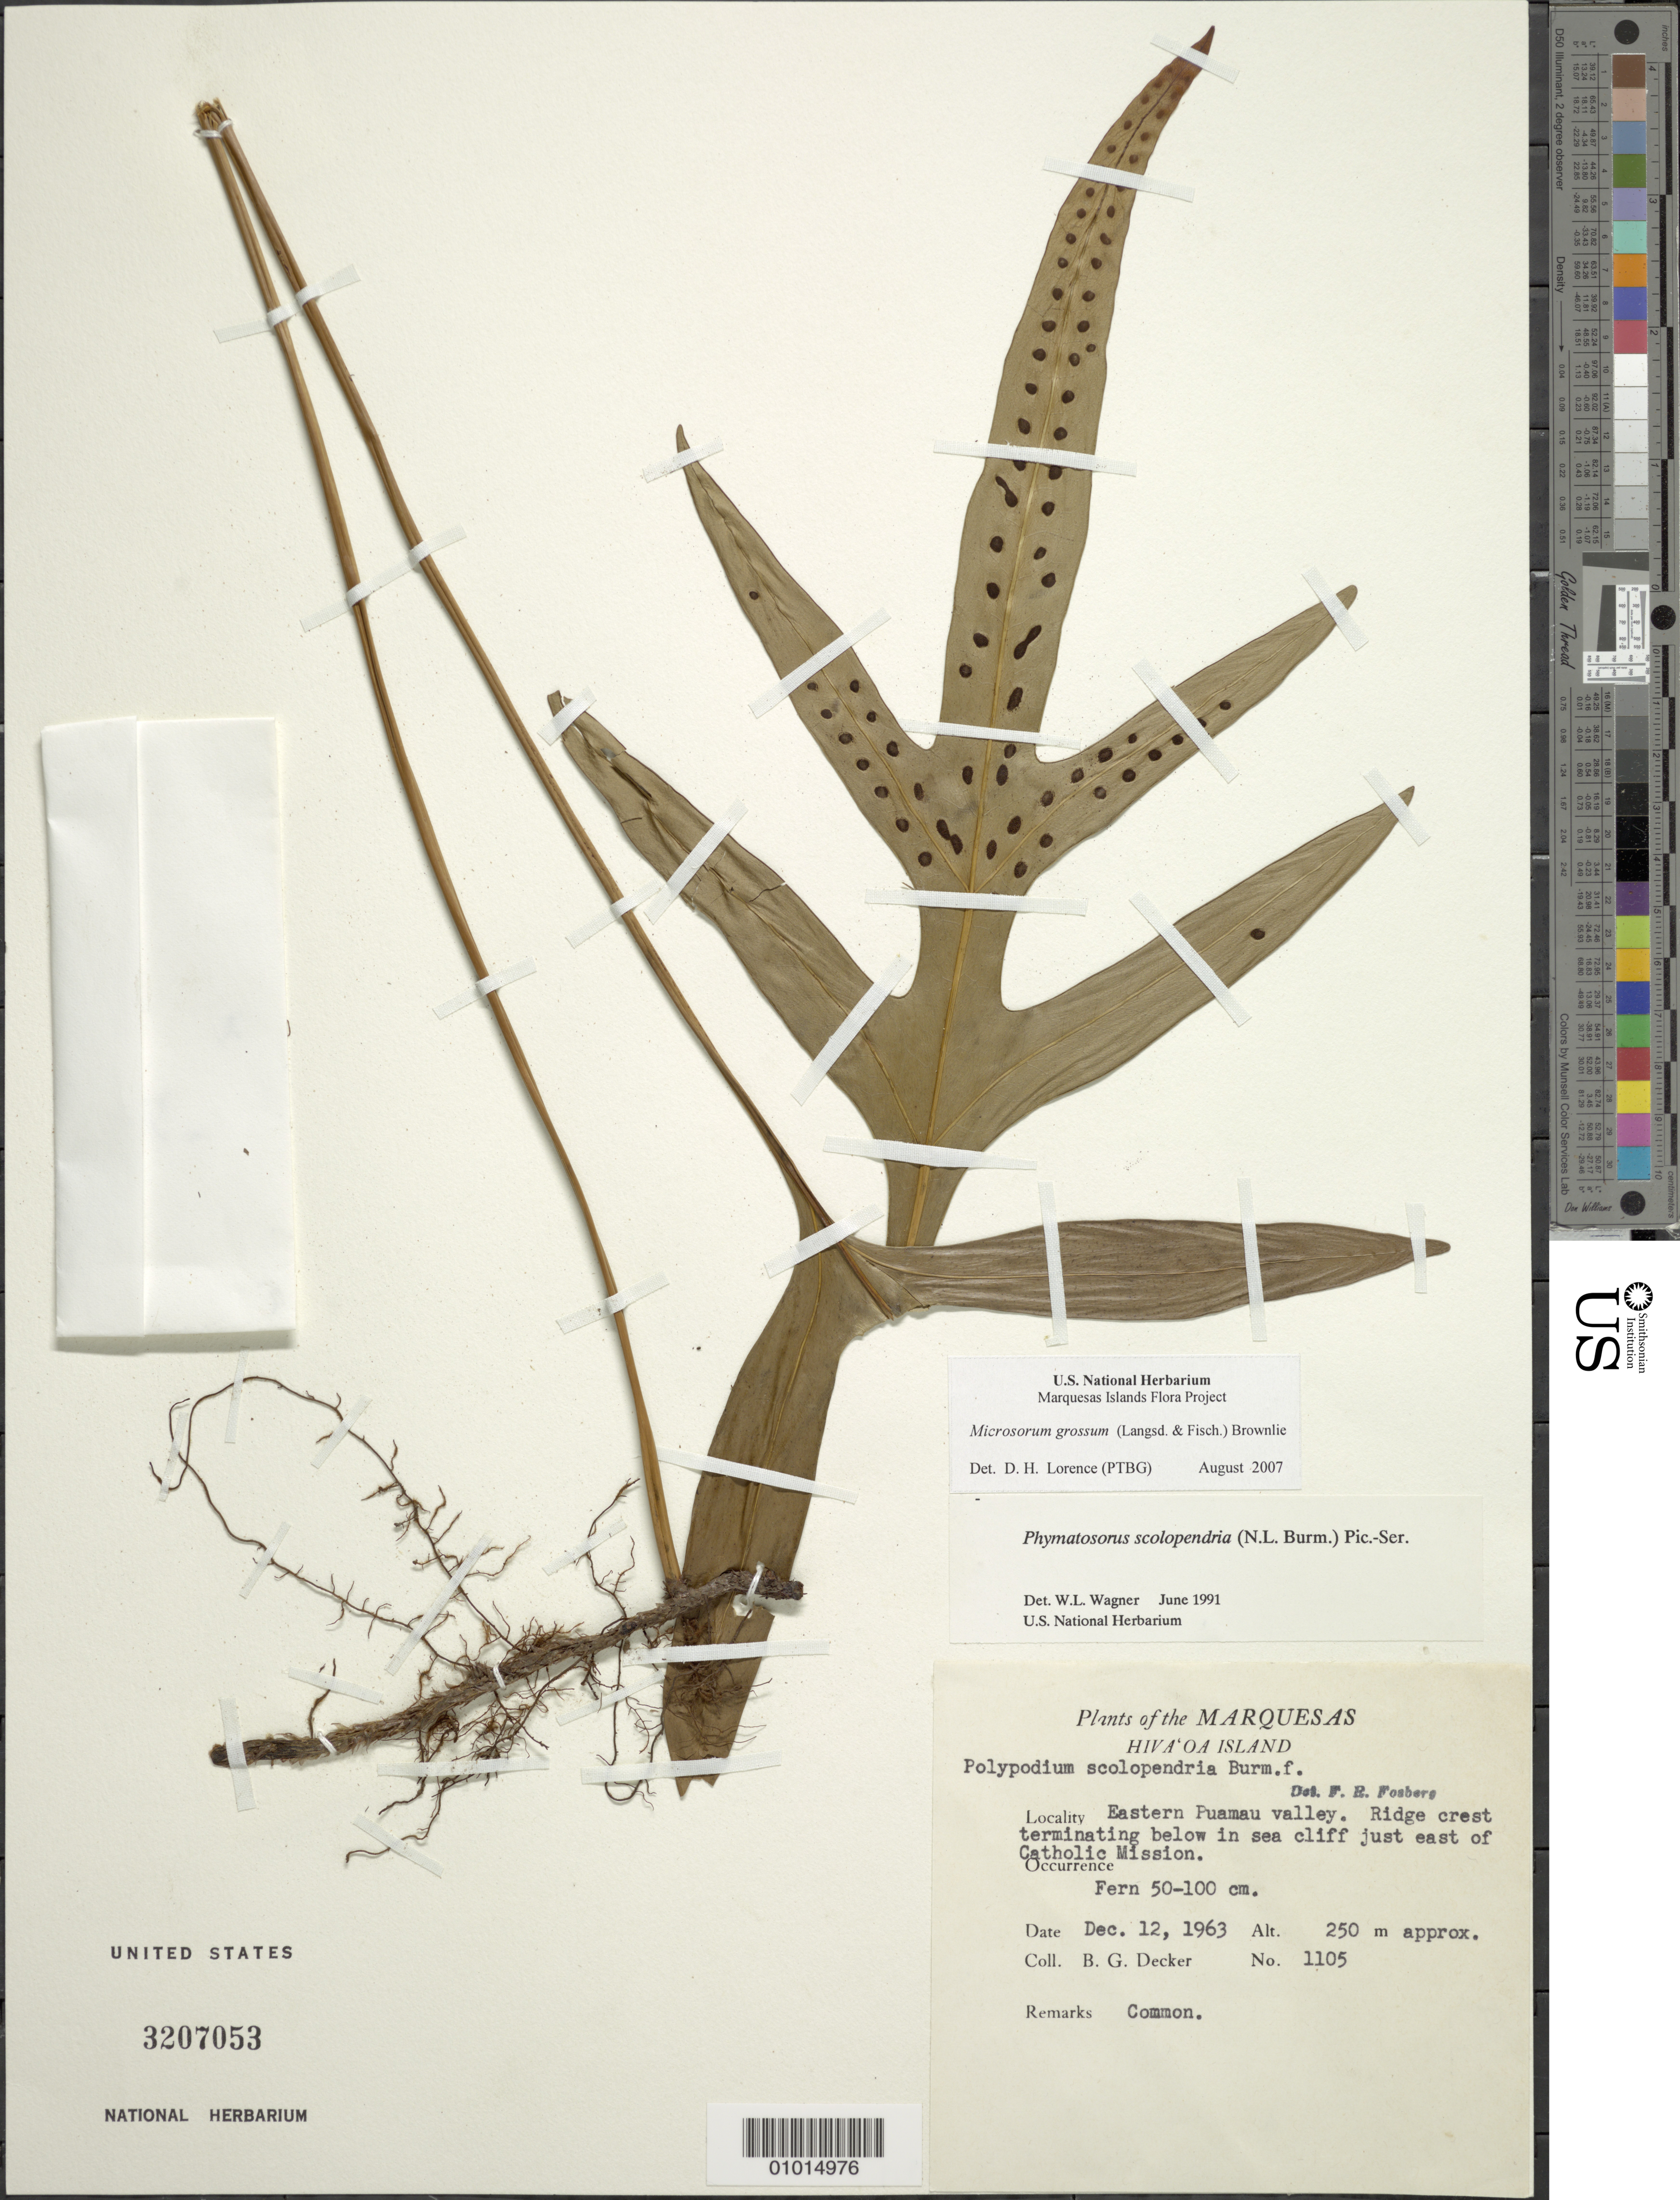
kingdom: Plantae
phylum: Tracheophyta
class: Polypodiopsida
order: Polypodiales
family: Polypodiaceae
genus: Microsorum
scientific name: Microsorum grossum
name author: (Langsd. & Fisch.) S.B. Andrews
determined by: Lorence, David H., (PTBG), National Tropical Botanical Garden (UNITED STATES)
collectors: B. G. Decker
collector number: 1105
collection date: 1963-12-12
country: French Polynesia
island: Hiva Oa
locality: E Puamau Valley, ridge crest terminating below in sea cliff just E of Catholic Mission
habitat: Common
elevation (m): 250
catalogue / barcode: US 3207053